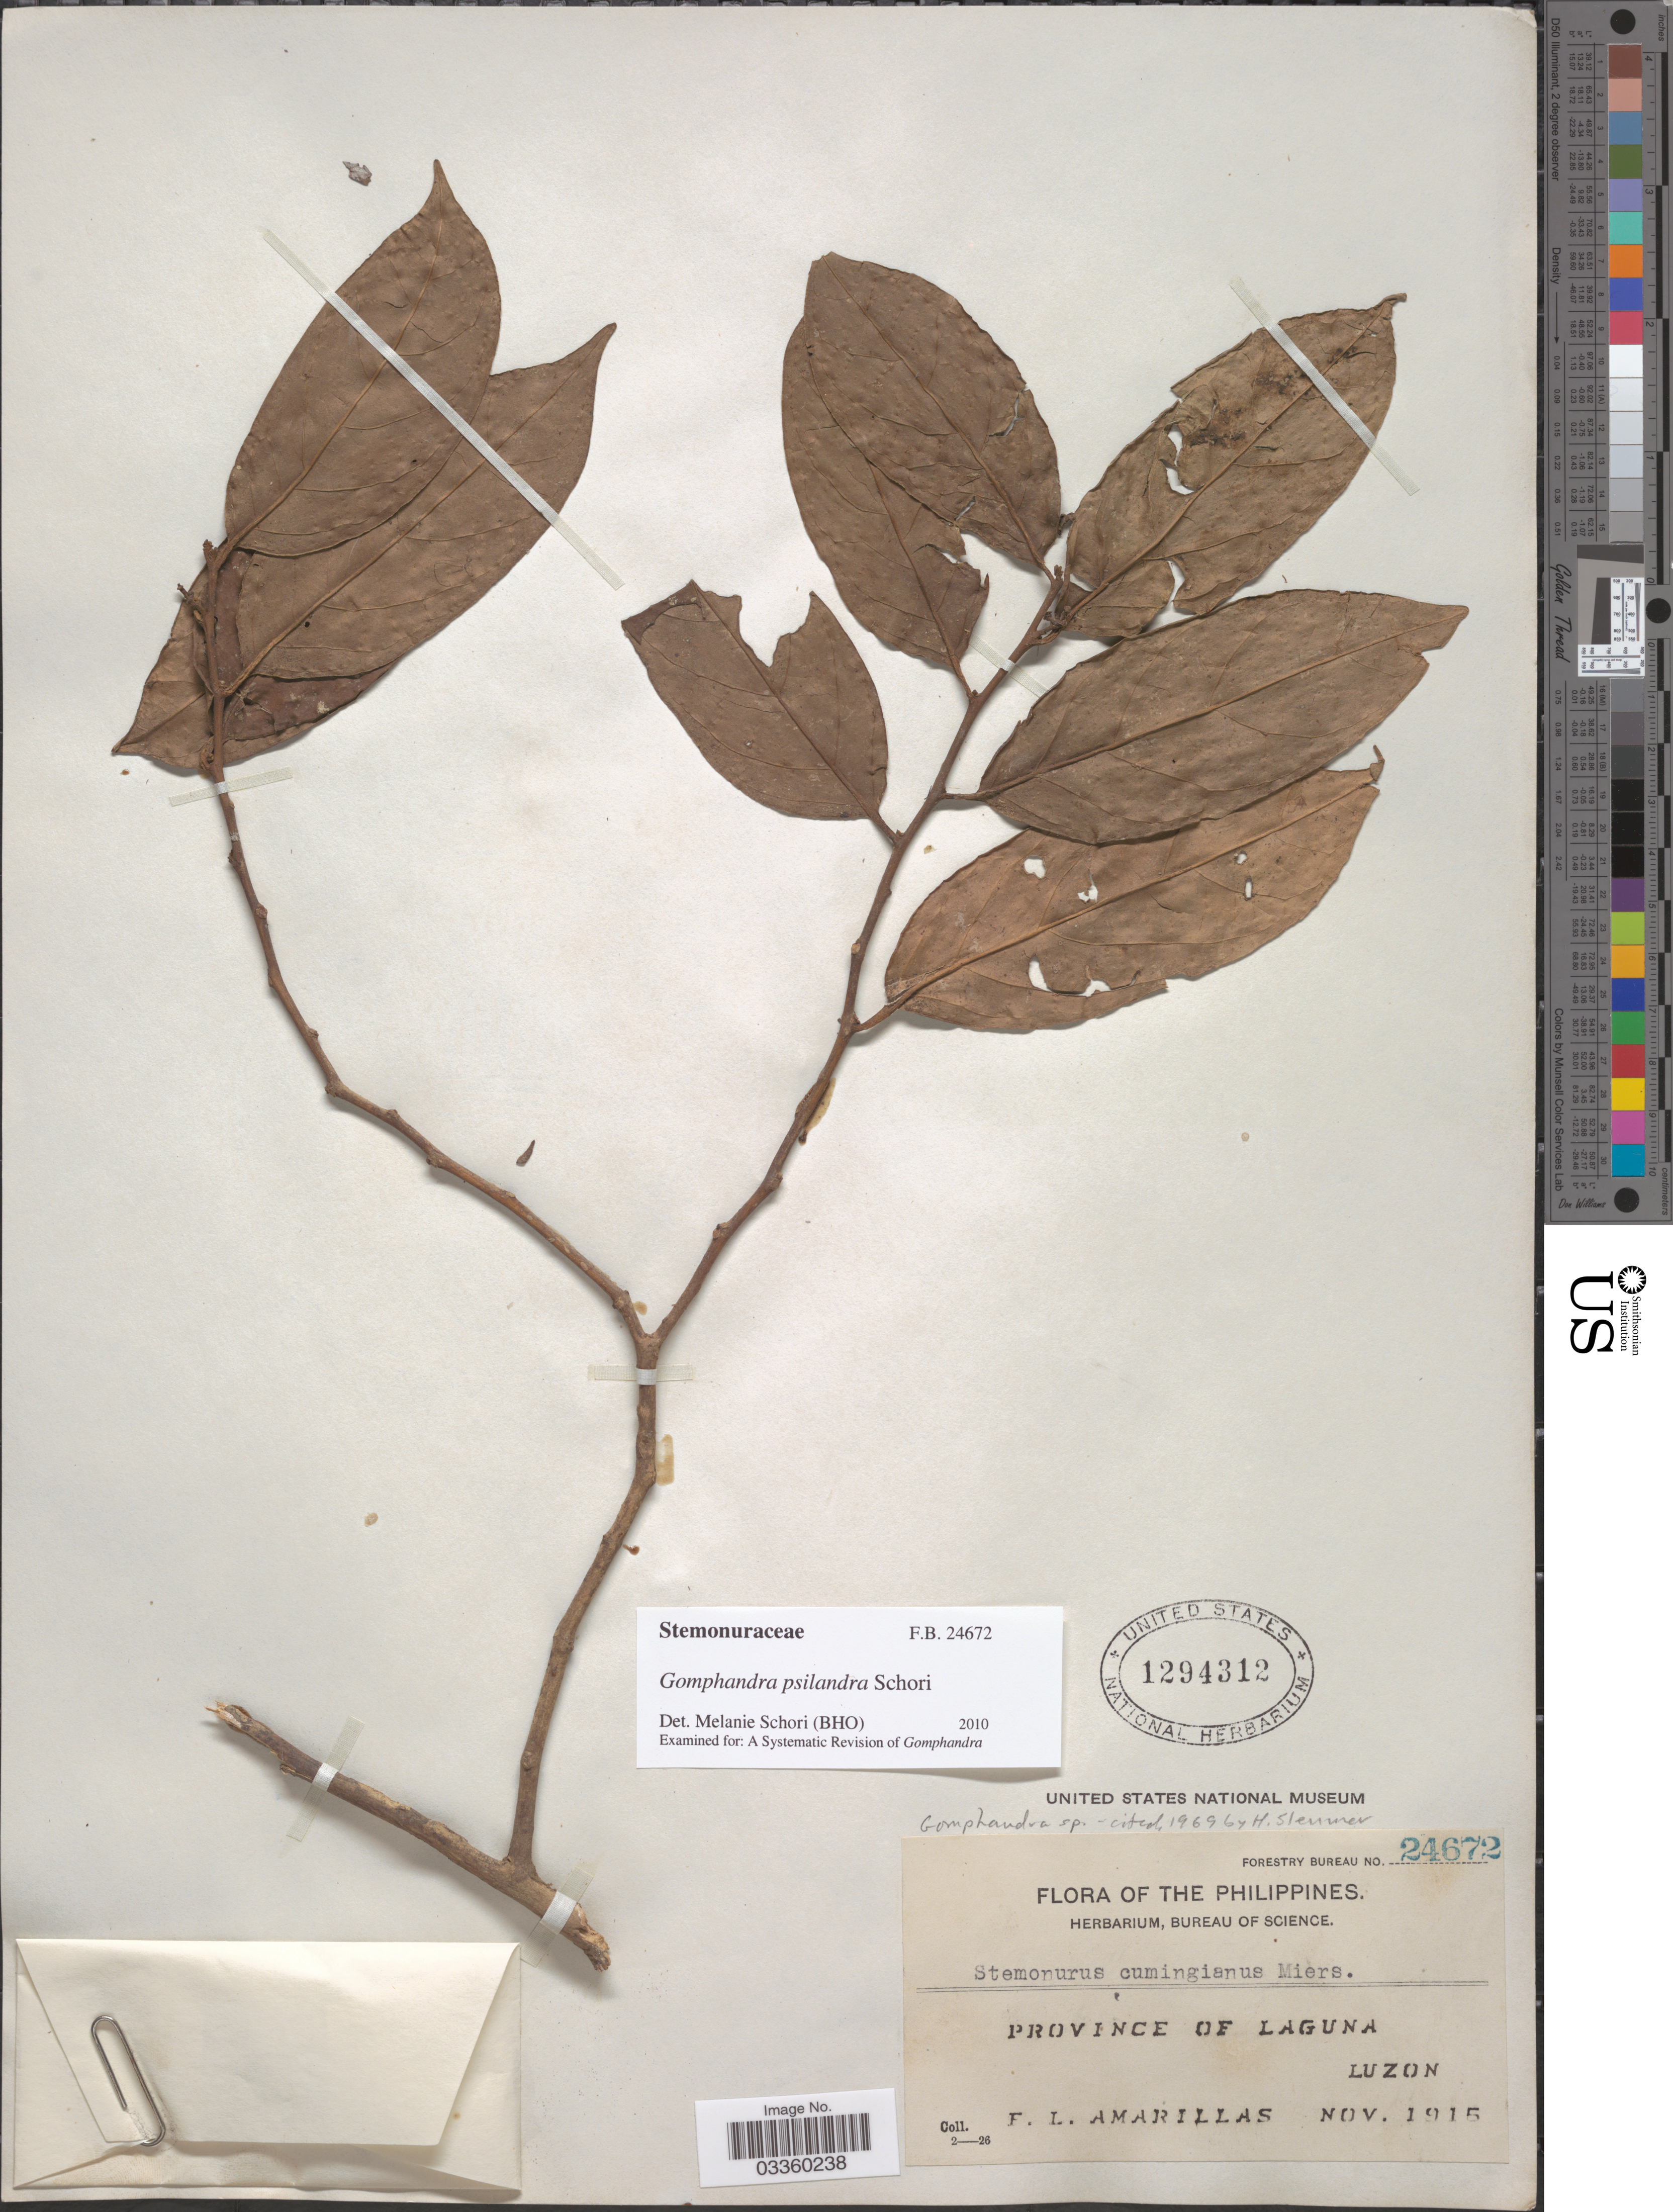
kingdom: Plantae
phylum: Tracheophyta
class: Magnoliopsida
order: Cardiopteridales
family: Stemonuraceae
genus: Gomphandra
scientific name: Gomphandra psilandra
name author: Schori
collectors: F. Amarillas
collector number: Forestry Bureau 24672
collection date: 1915-11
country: Philippines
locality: Province of Laguna. Luzon.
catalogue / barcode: US 1294312